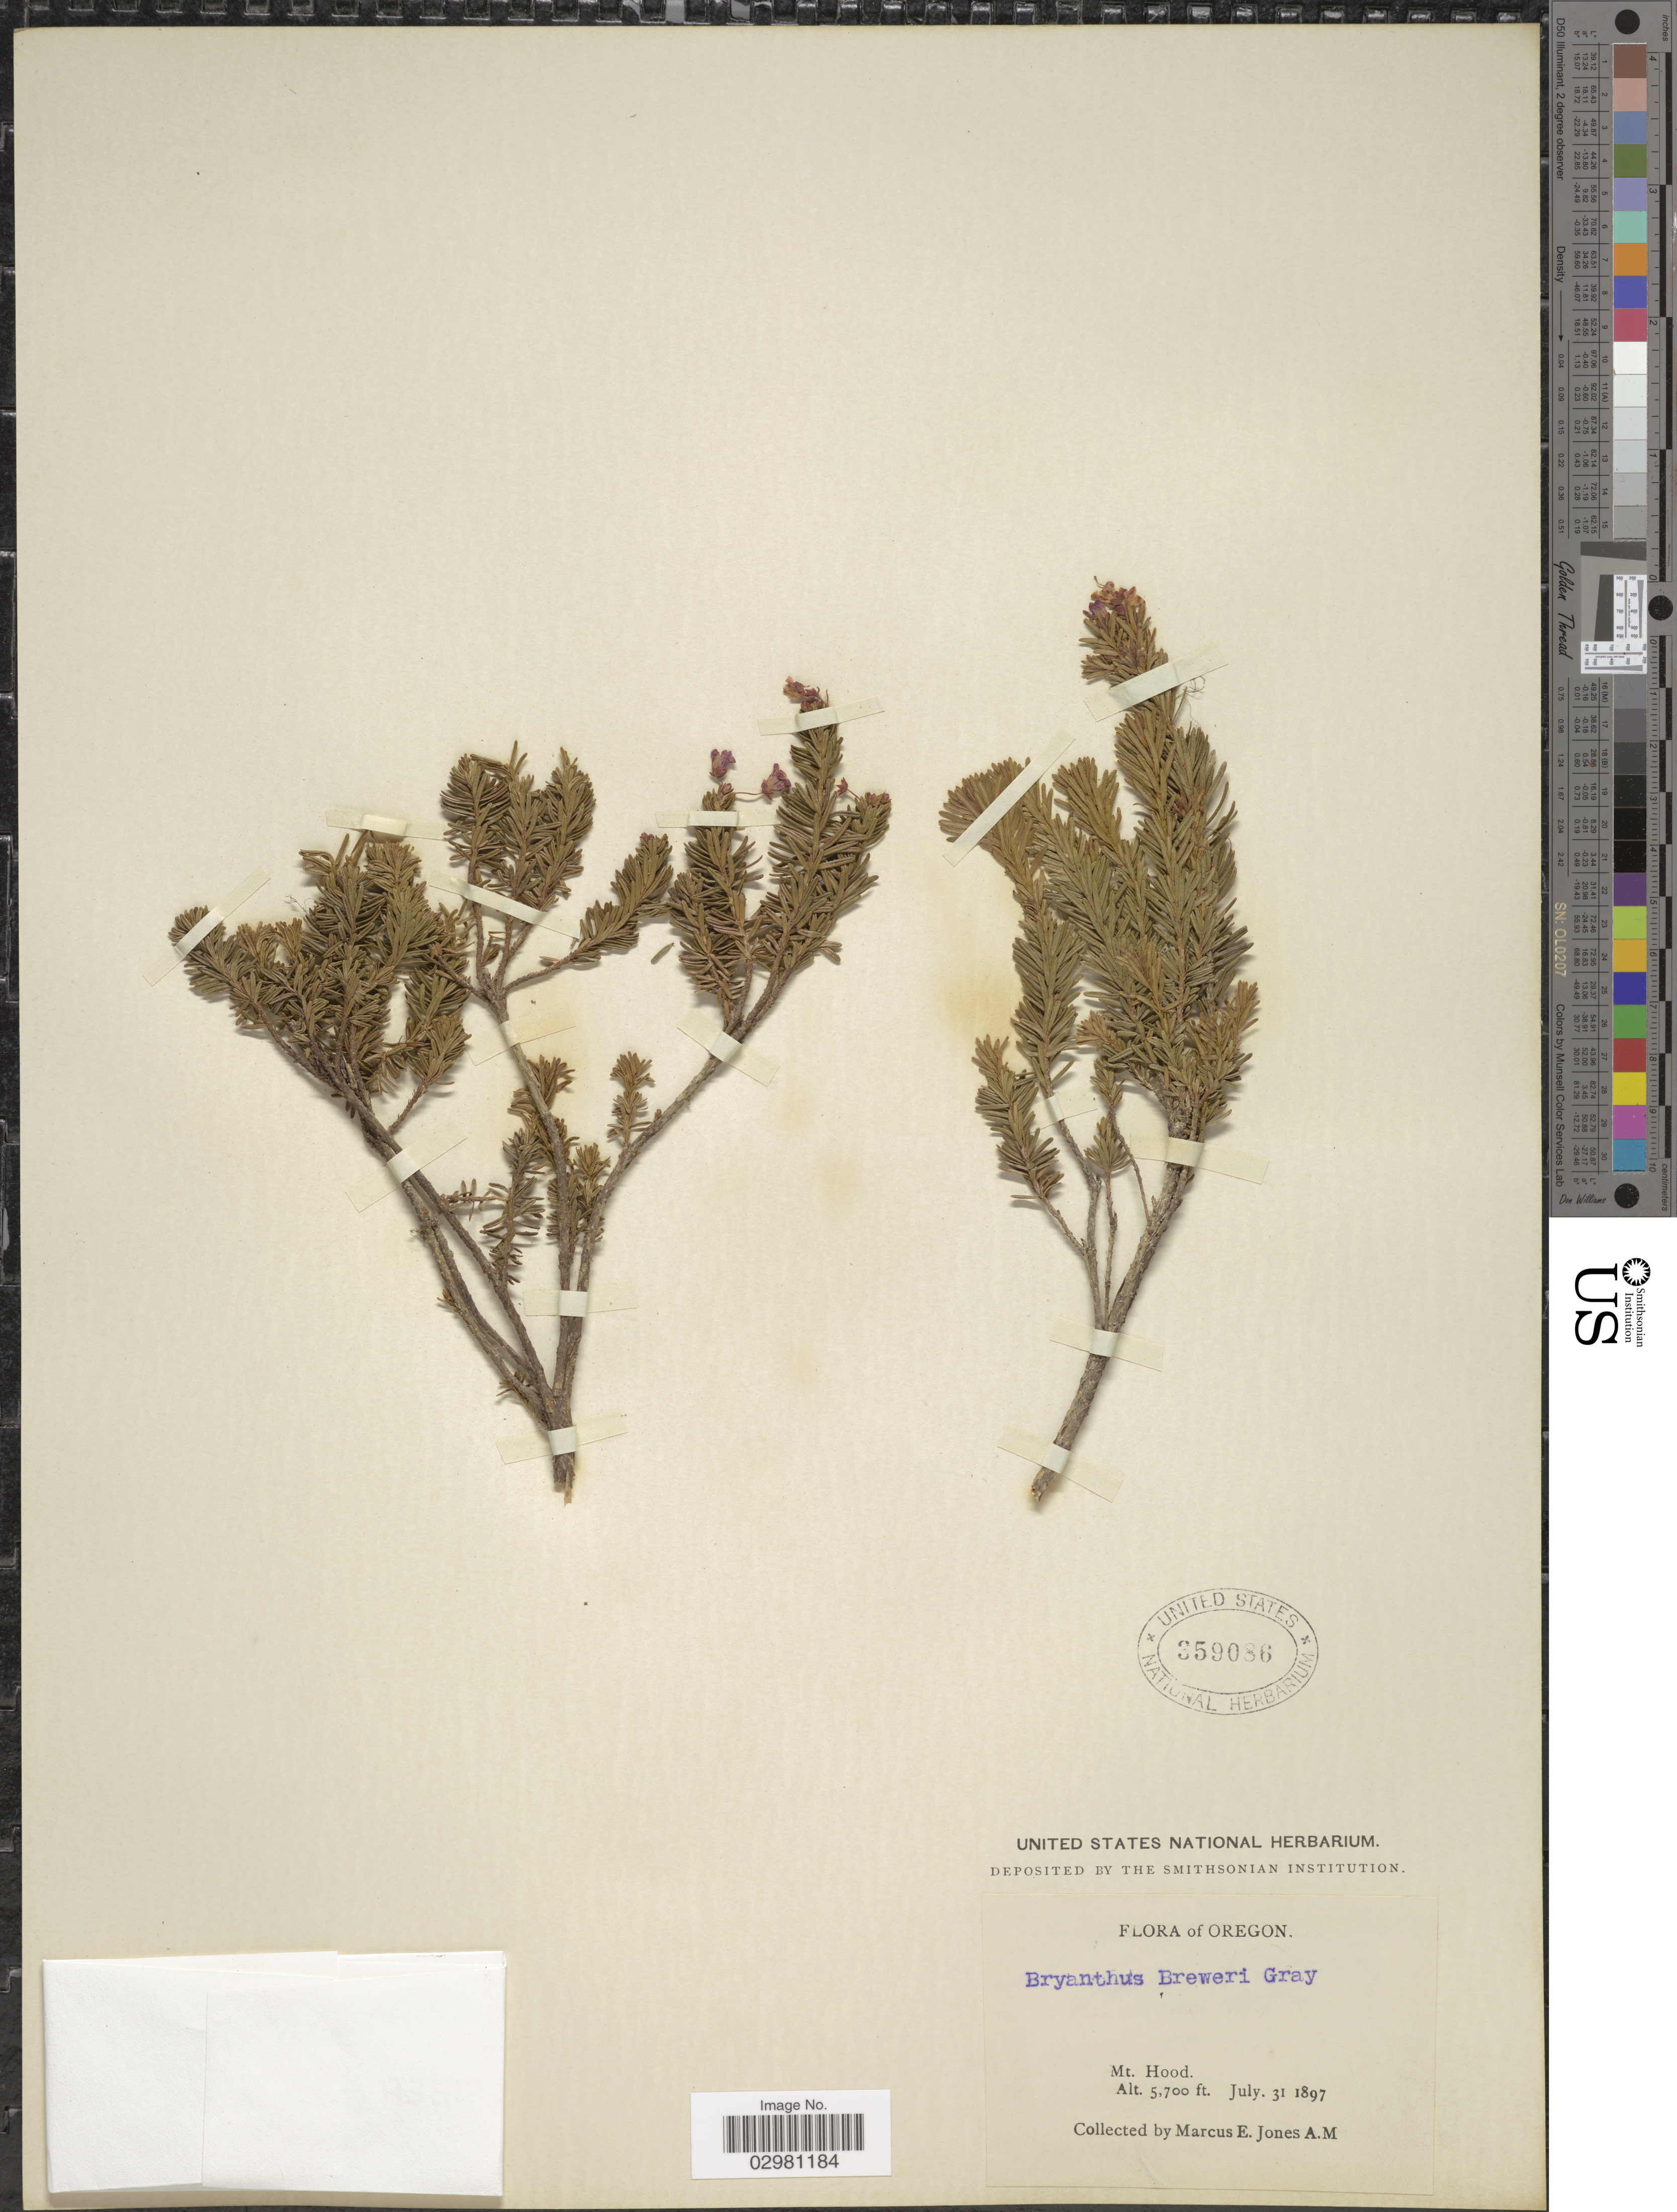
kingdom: Plantae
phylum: Tracheophyta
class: Magnoliopsida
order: Ericales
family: Ericaceae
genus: Phyllodoce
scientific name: Phyllodoce breweri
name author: (A. Gray) A. Heller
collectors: M. E. Jones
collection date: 1897-07-31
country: United States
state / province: Oregon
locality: Mt. Hood.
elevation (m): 1737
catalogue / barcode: US 359086